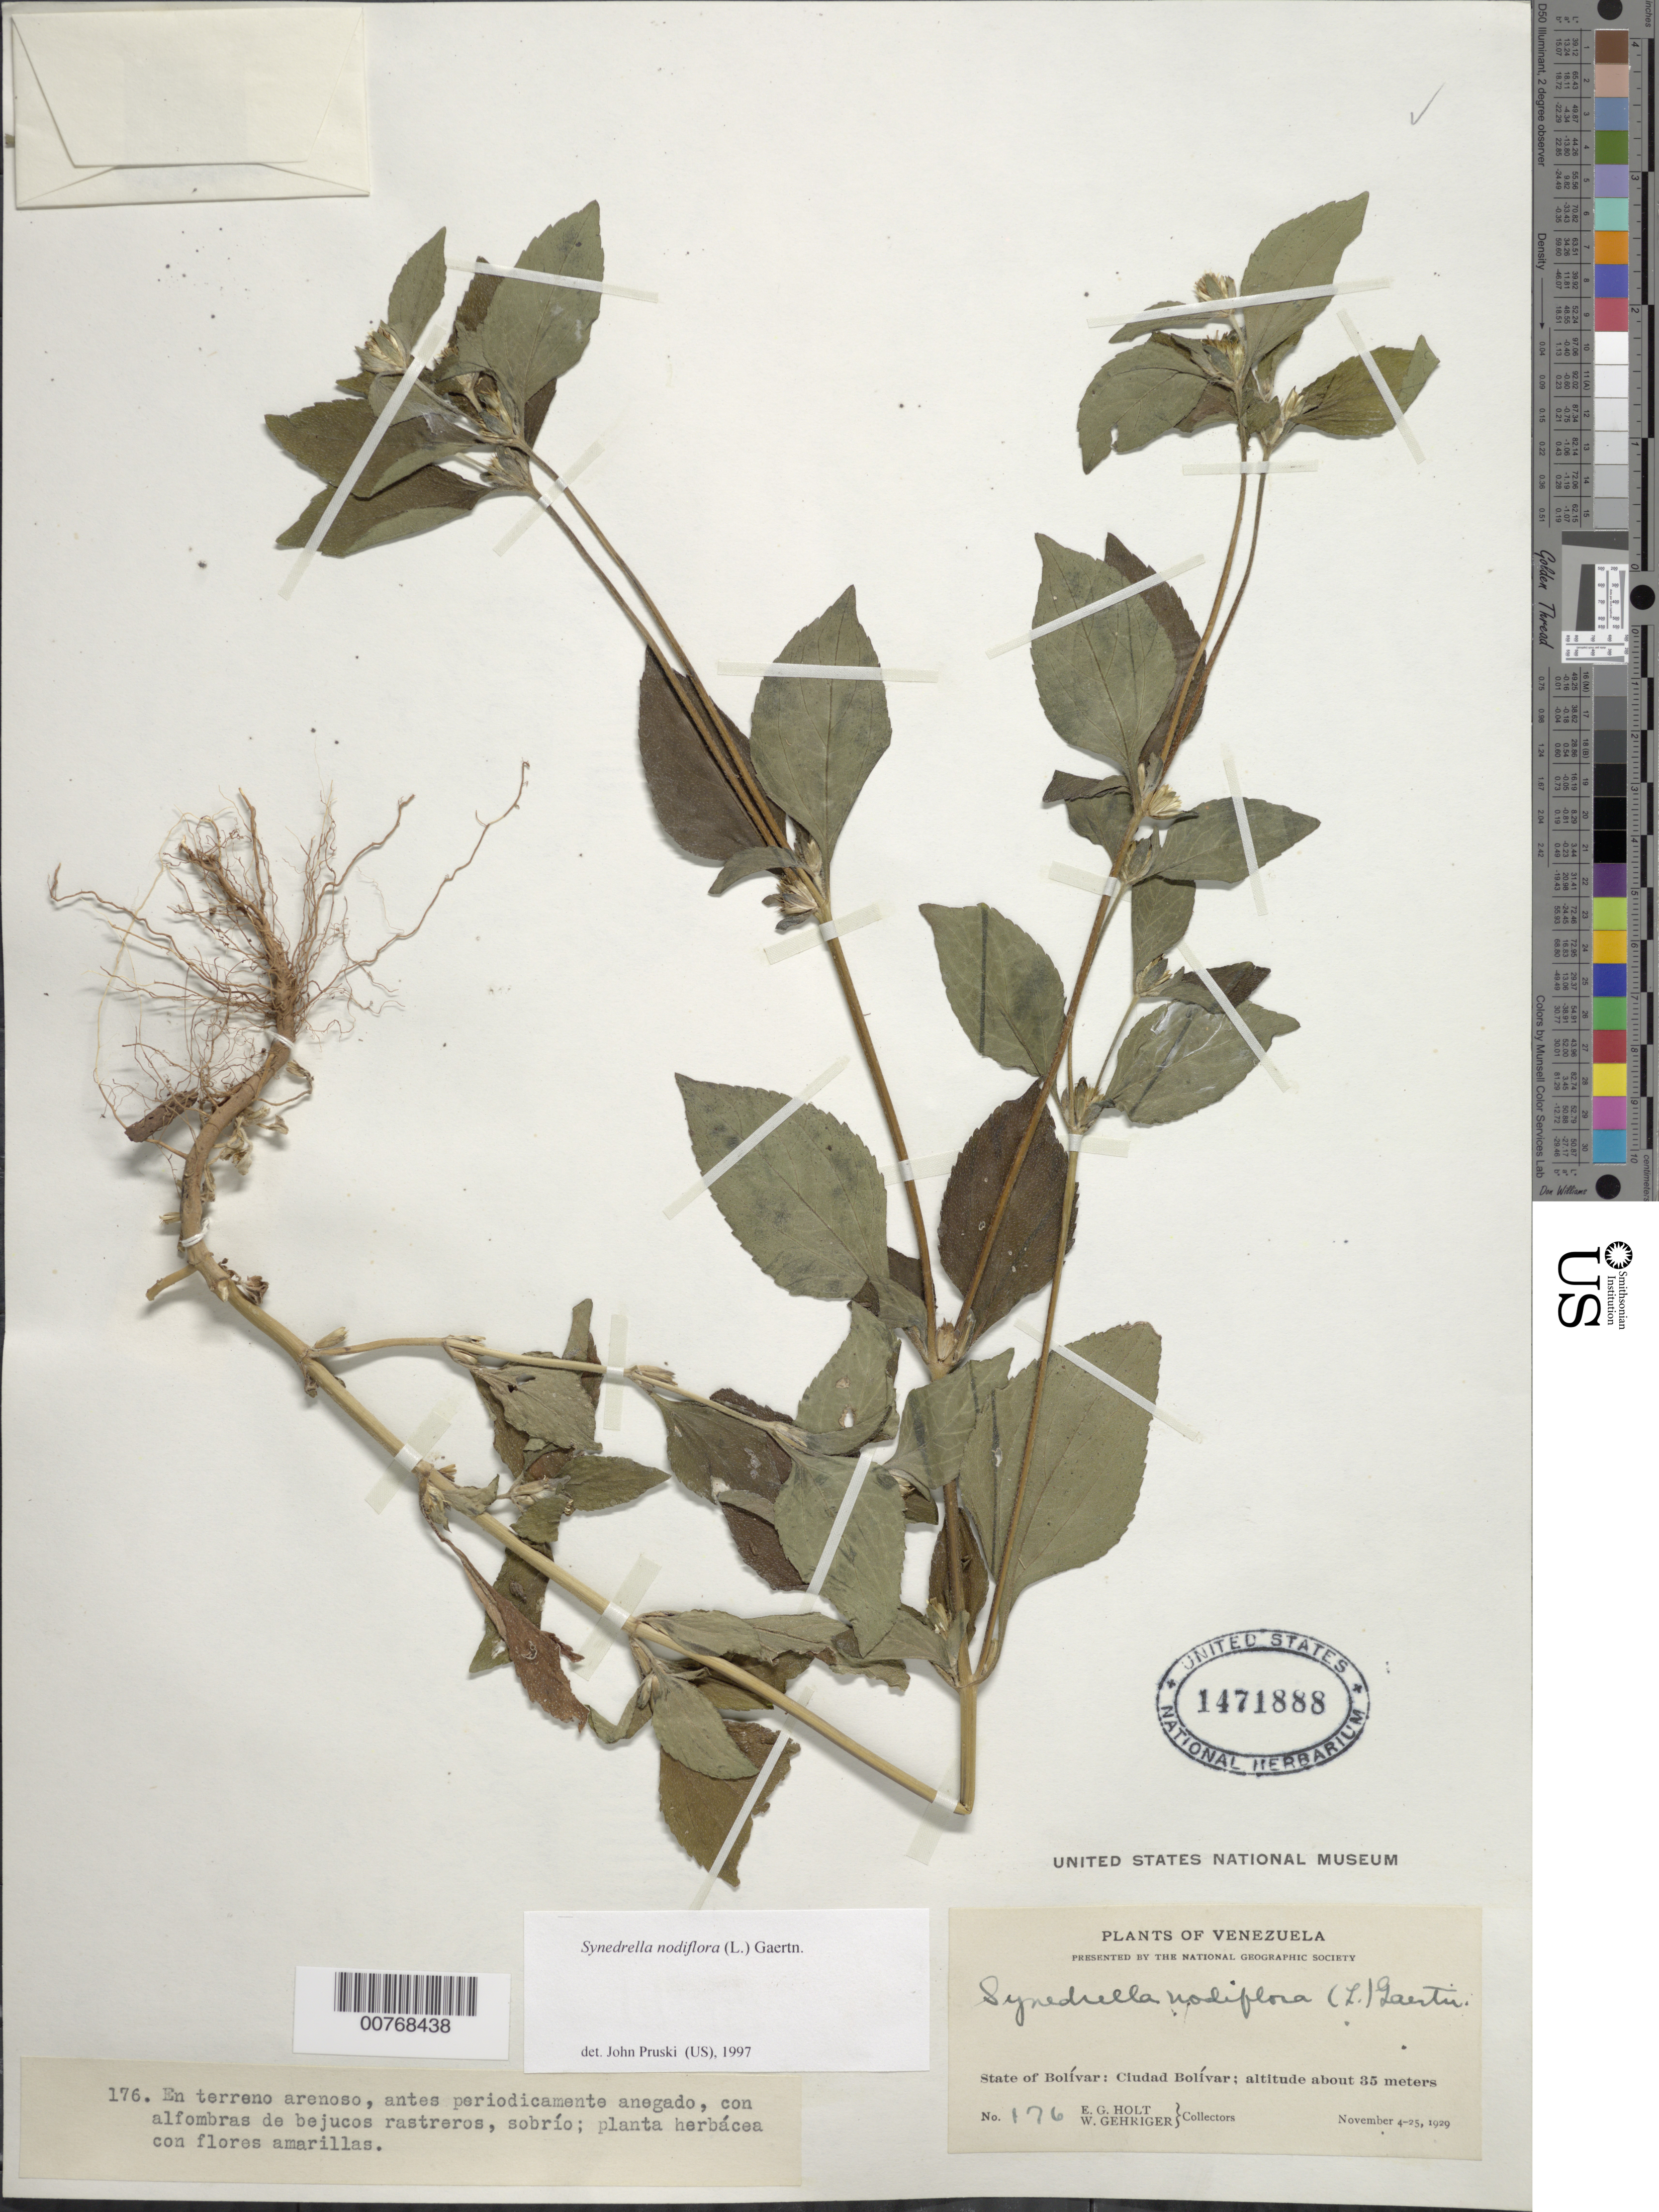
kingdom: Plantae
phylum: Tracheophyta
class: Magnoliopsida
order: Asterales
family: Asteraceae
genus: Synedrella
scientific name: Synedrella nodiflora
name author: (L.) Gaertn.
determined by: Pruski, J. F.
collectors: E. Holt & W. Gehriger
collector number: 176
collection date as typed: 4-Nov-29 to 25-Nov-29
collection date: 1929-11-04/1929-11-25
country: Venezuela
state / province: Bolívar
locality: Ciudad Bolívar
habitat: Terreno arenoso y periodicamente anegado, con alfombras de bujucos rastreros, sobrio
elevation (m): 35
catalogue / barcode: US 1471888